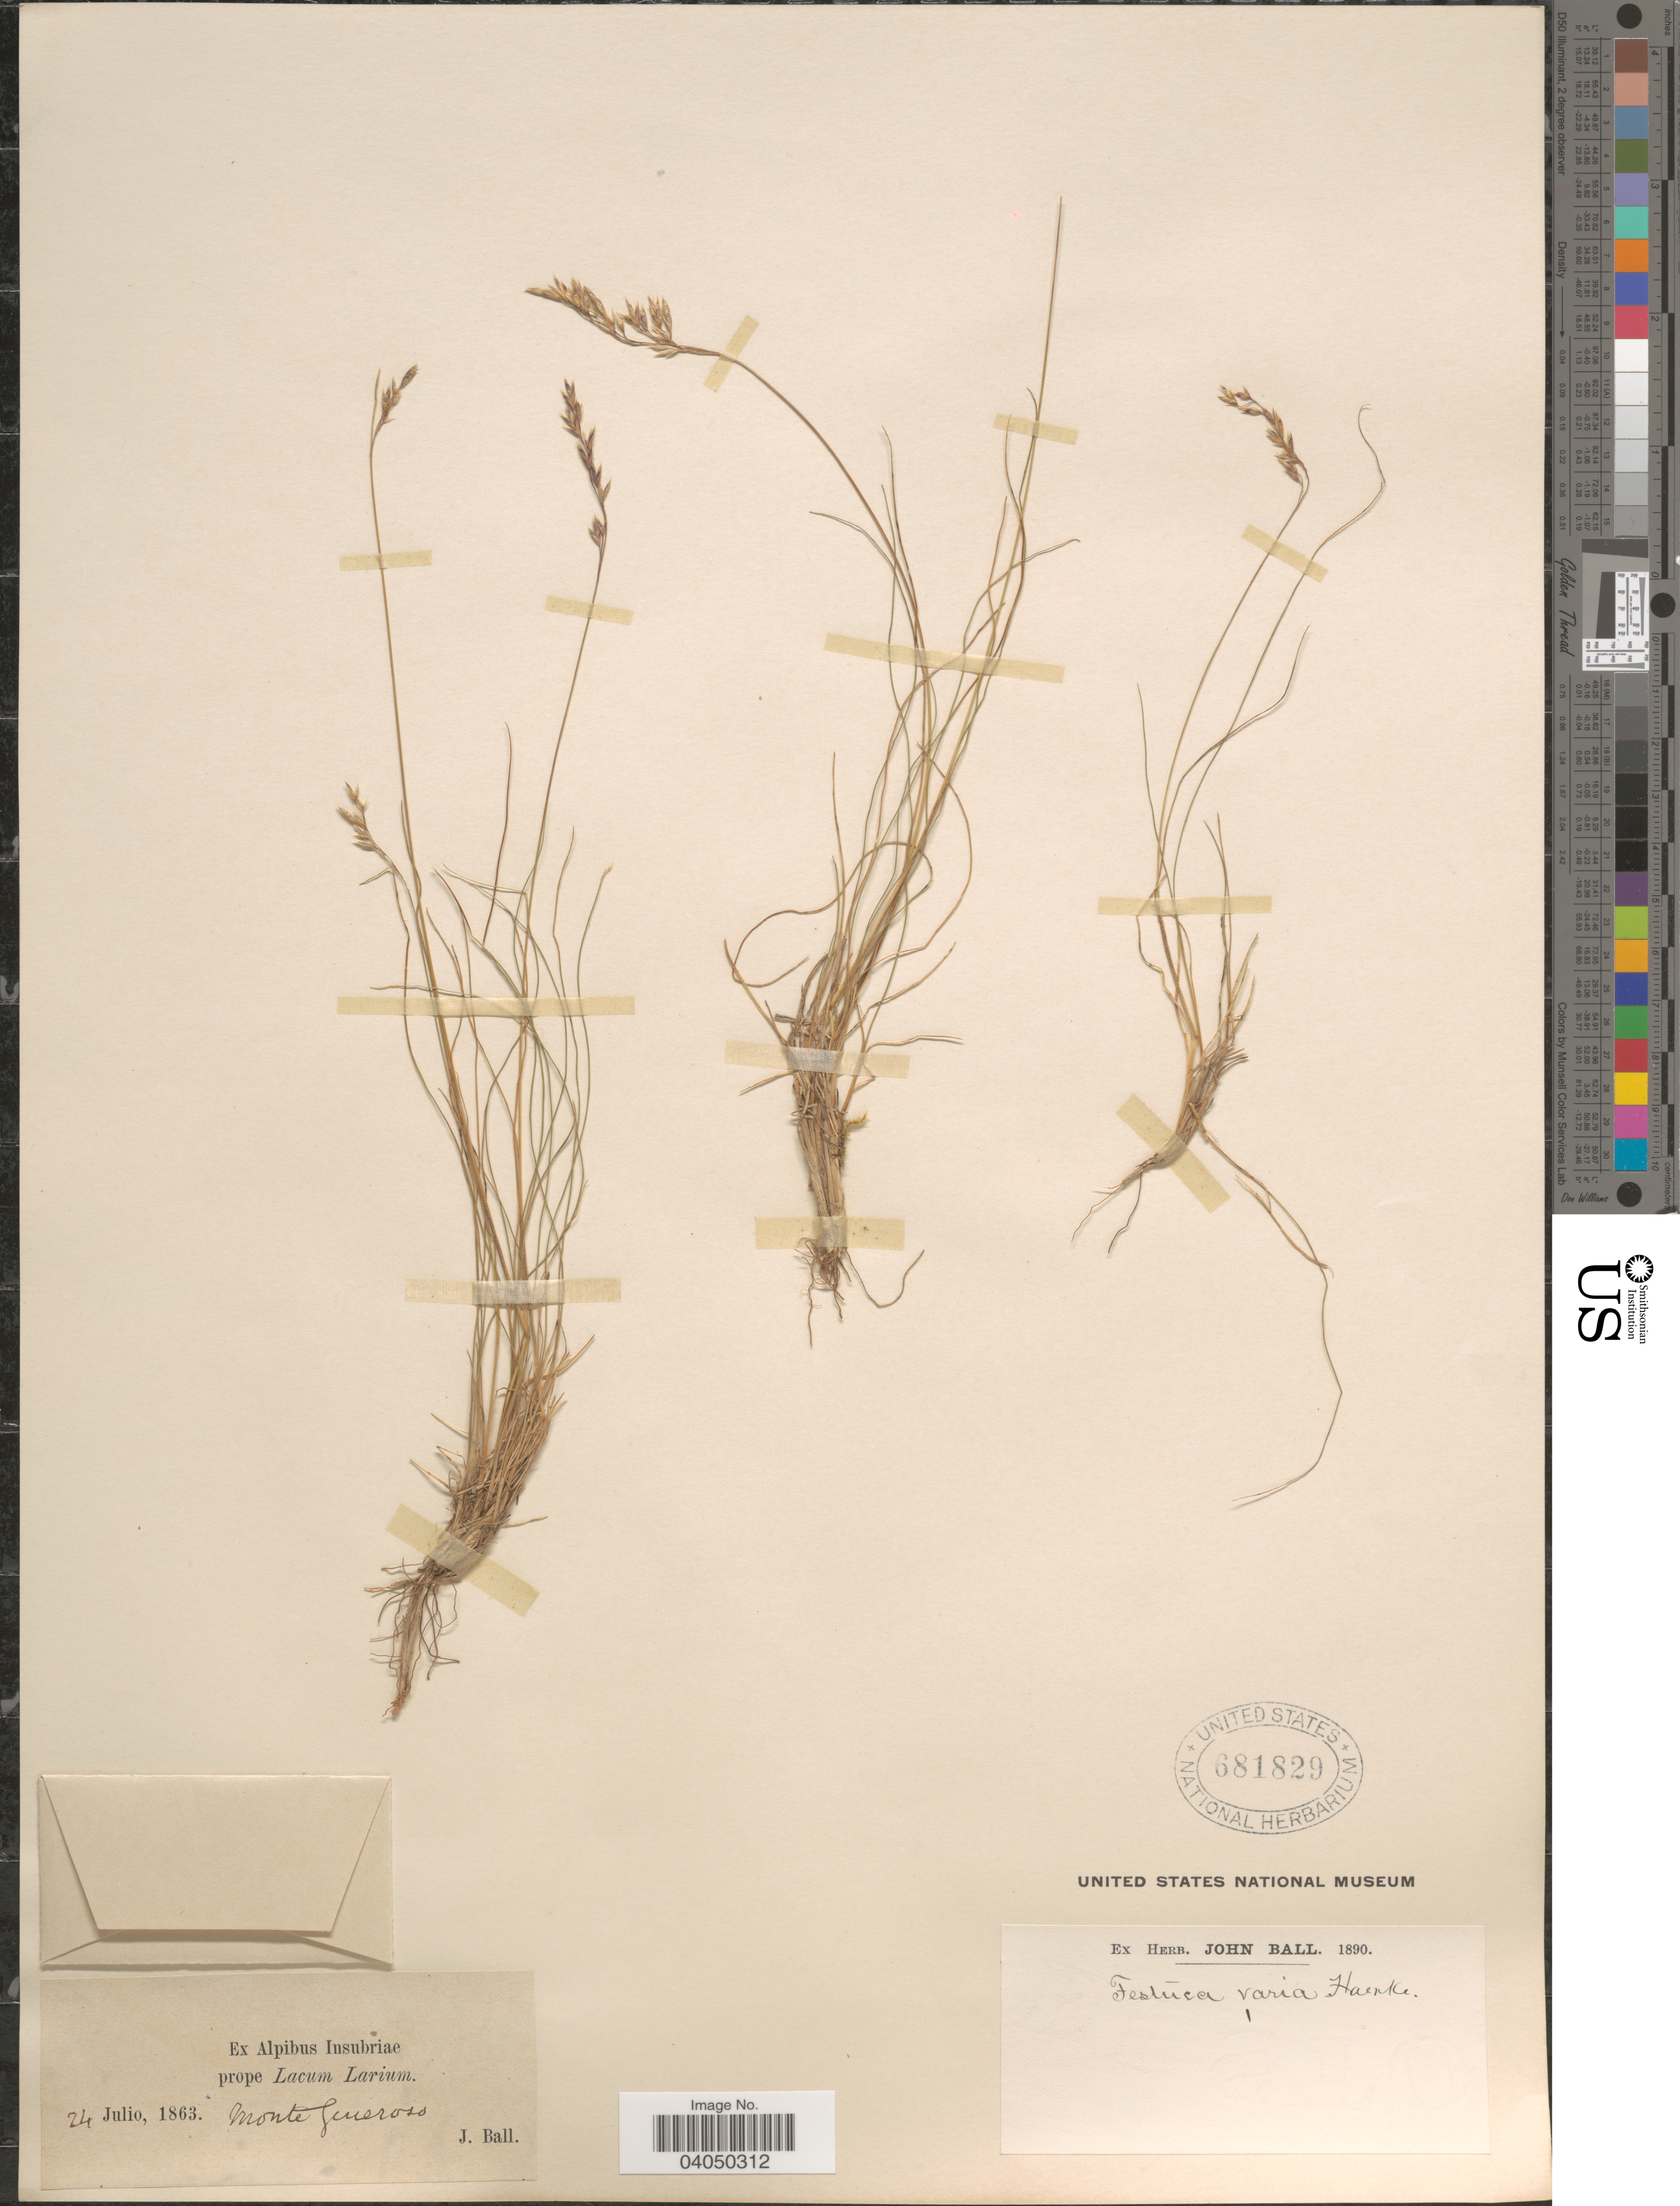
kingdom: Plantae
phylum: Tracheophyta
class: Liliopsida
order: Poales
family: Poaceae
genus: Festuca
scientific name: Festuca varia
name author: Haenke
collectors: J. Ball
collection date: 1863-07-24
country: Italy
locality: Ex Alpibus Insubriae prope Lacum Larium. Monte Generoso.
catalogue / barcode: US 681829